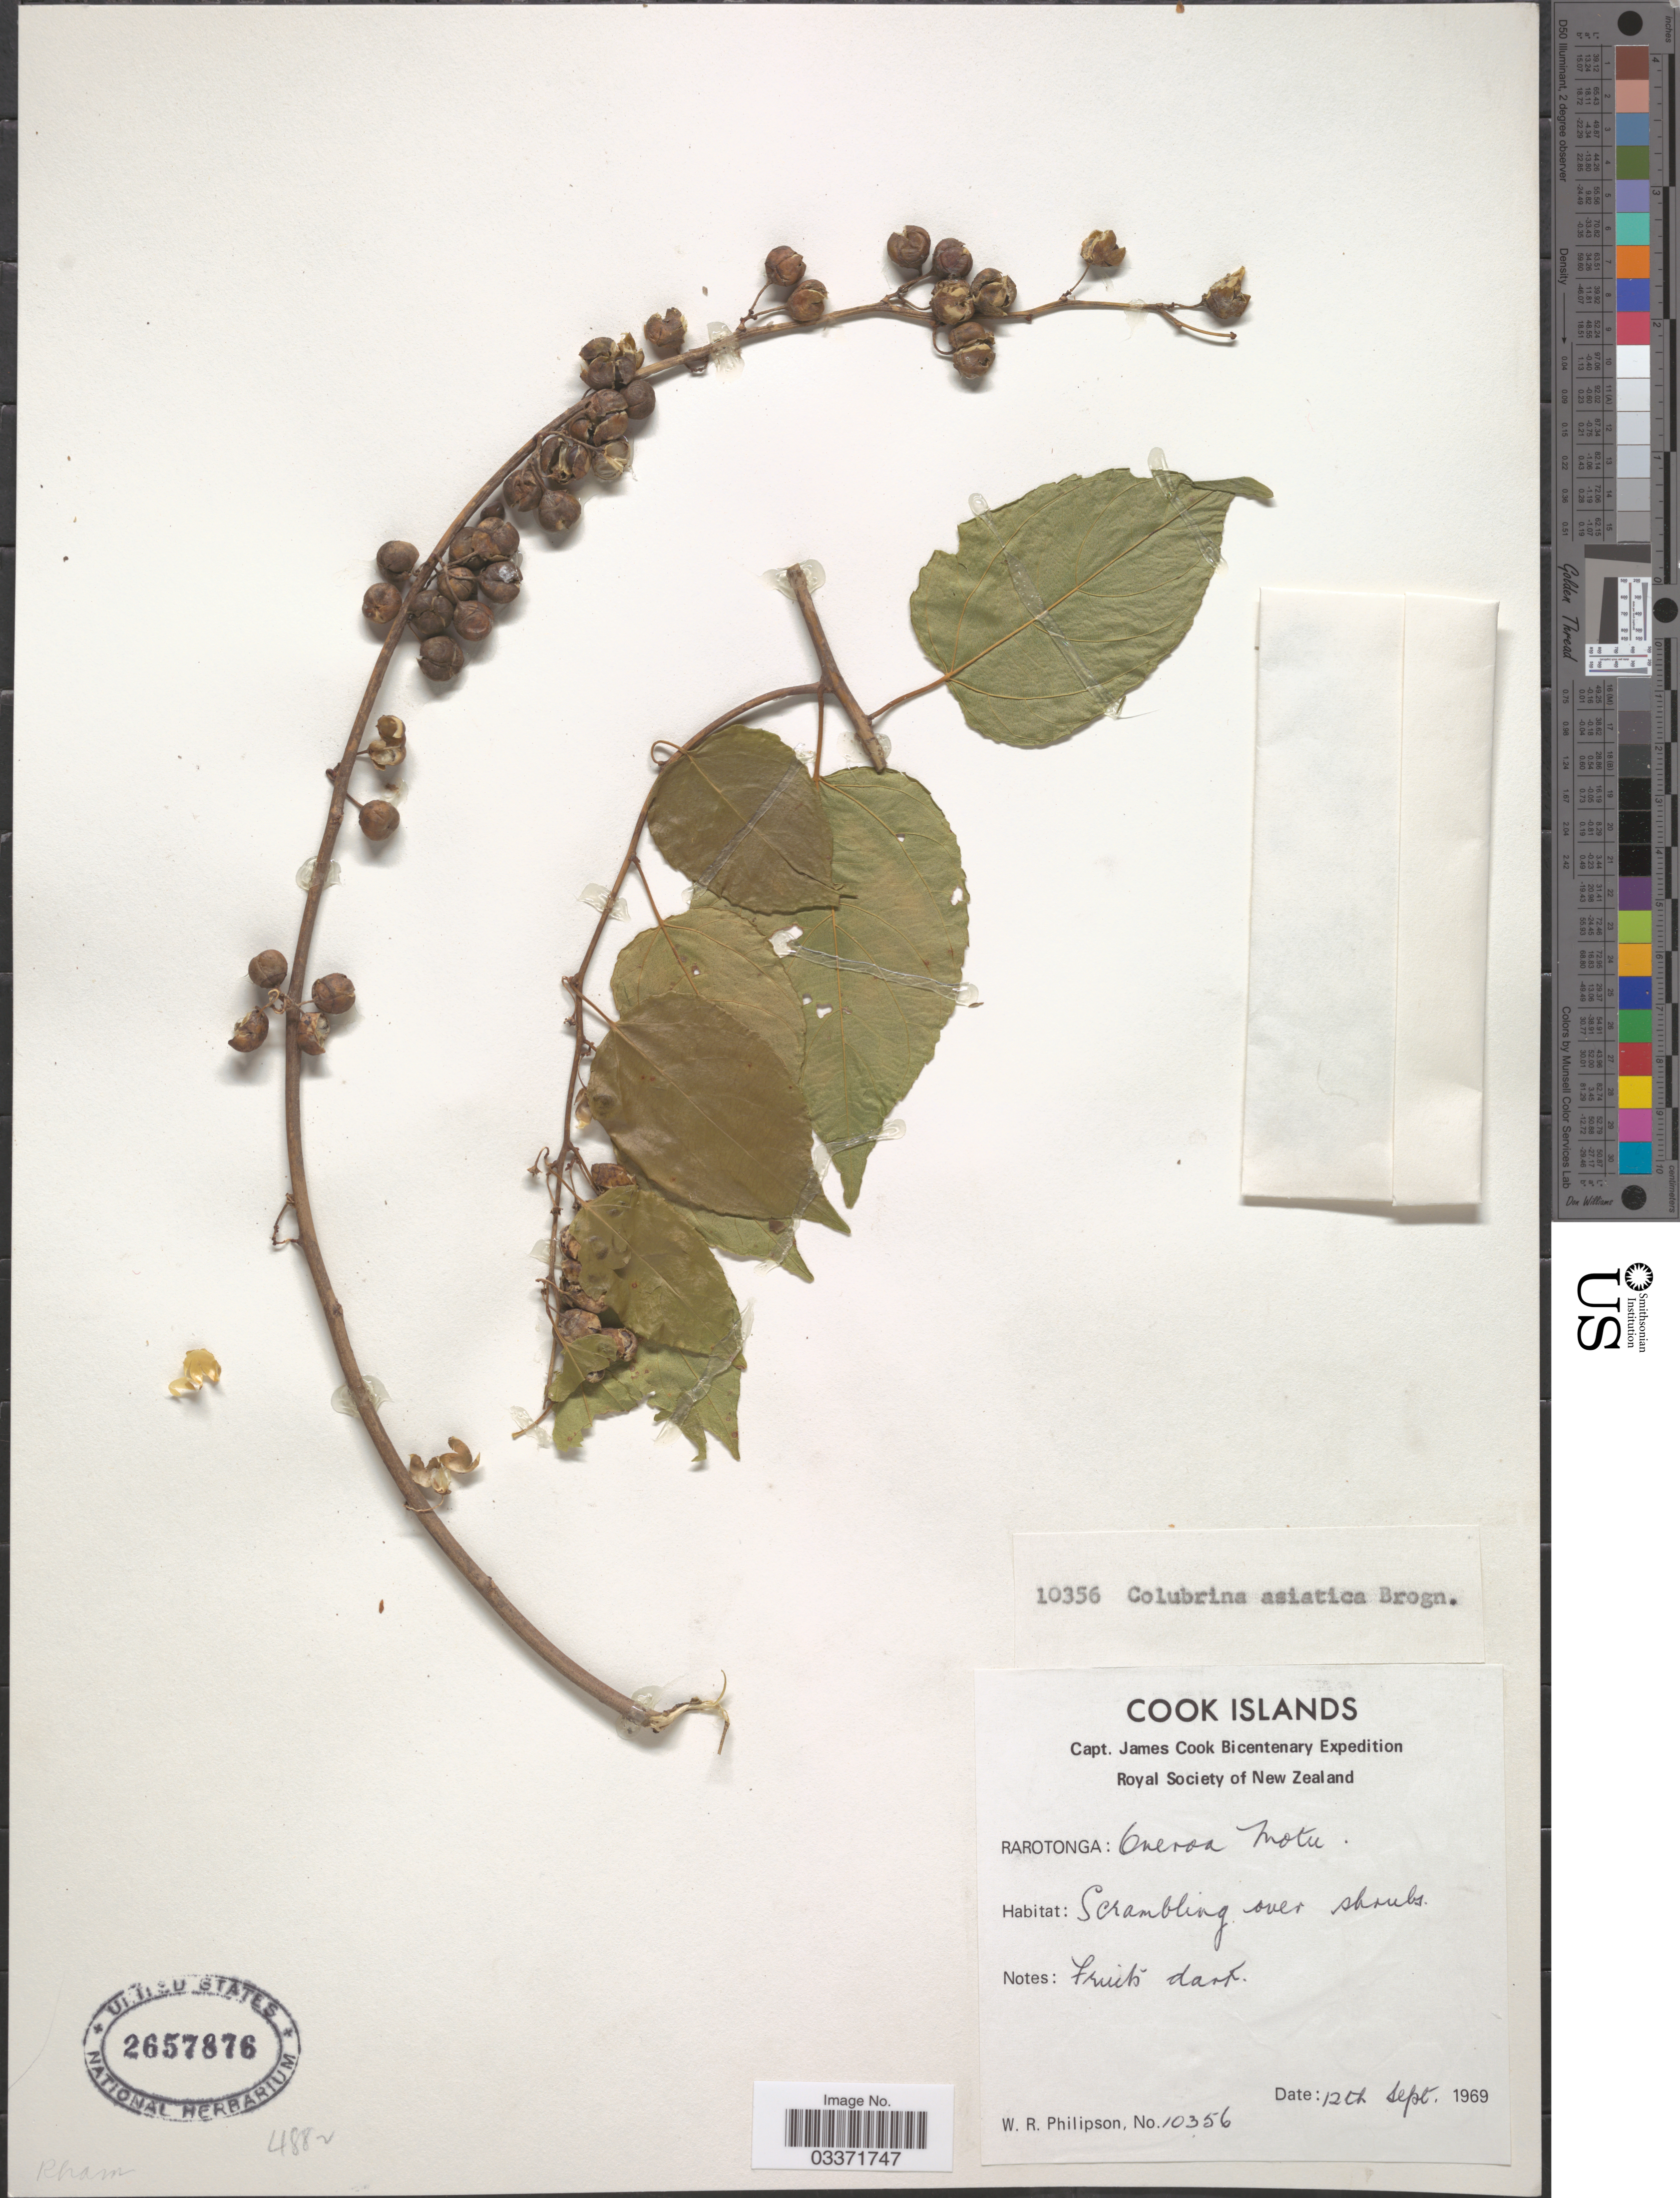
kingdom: Plantae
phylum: Tracheophyta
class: Magnoliopsida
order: Rosales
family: Rhamnaceae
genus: Colubrina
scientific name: Colubrina asiatica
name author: (L.) Brongn.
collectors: W. R. Philipson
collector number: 10356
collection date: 1969-09-12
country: Cook Islands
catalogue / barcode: US 2657876